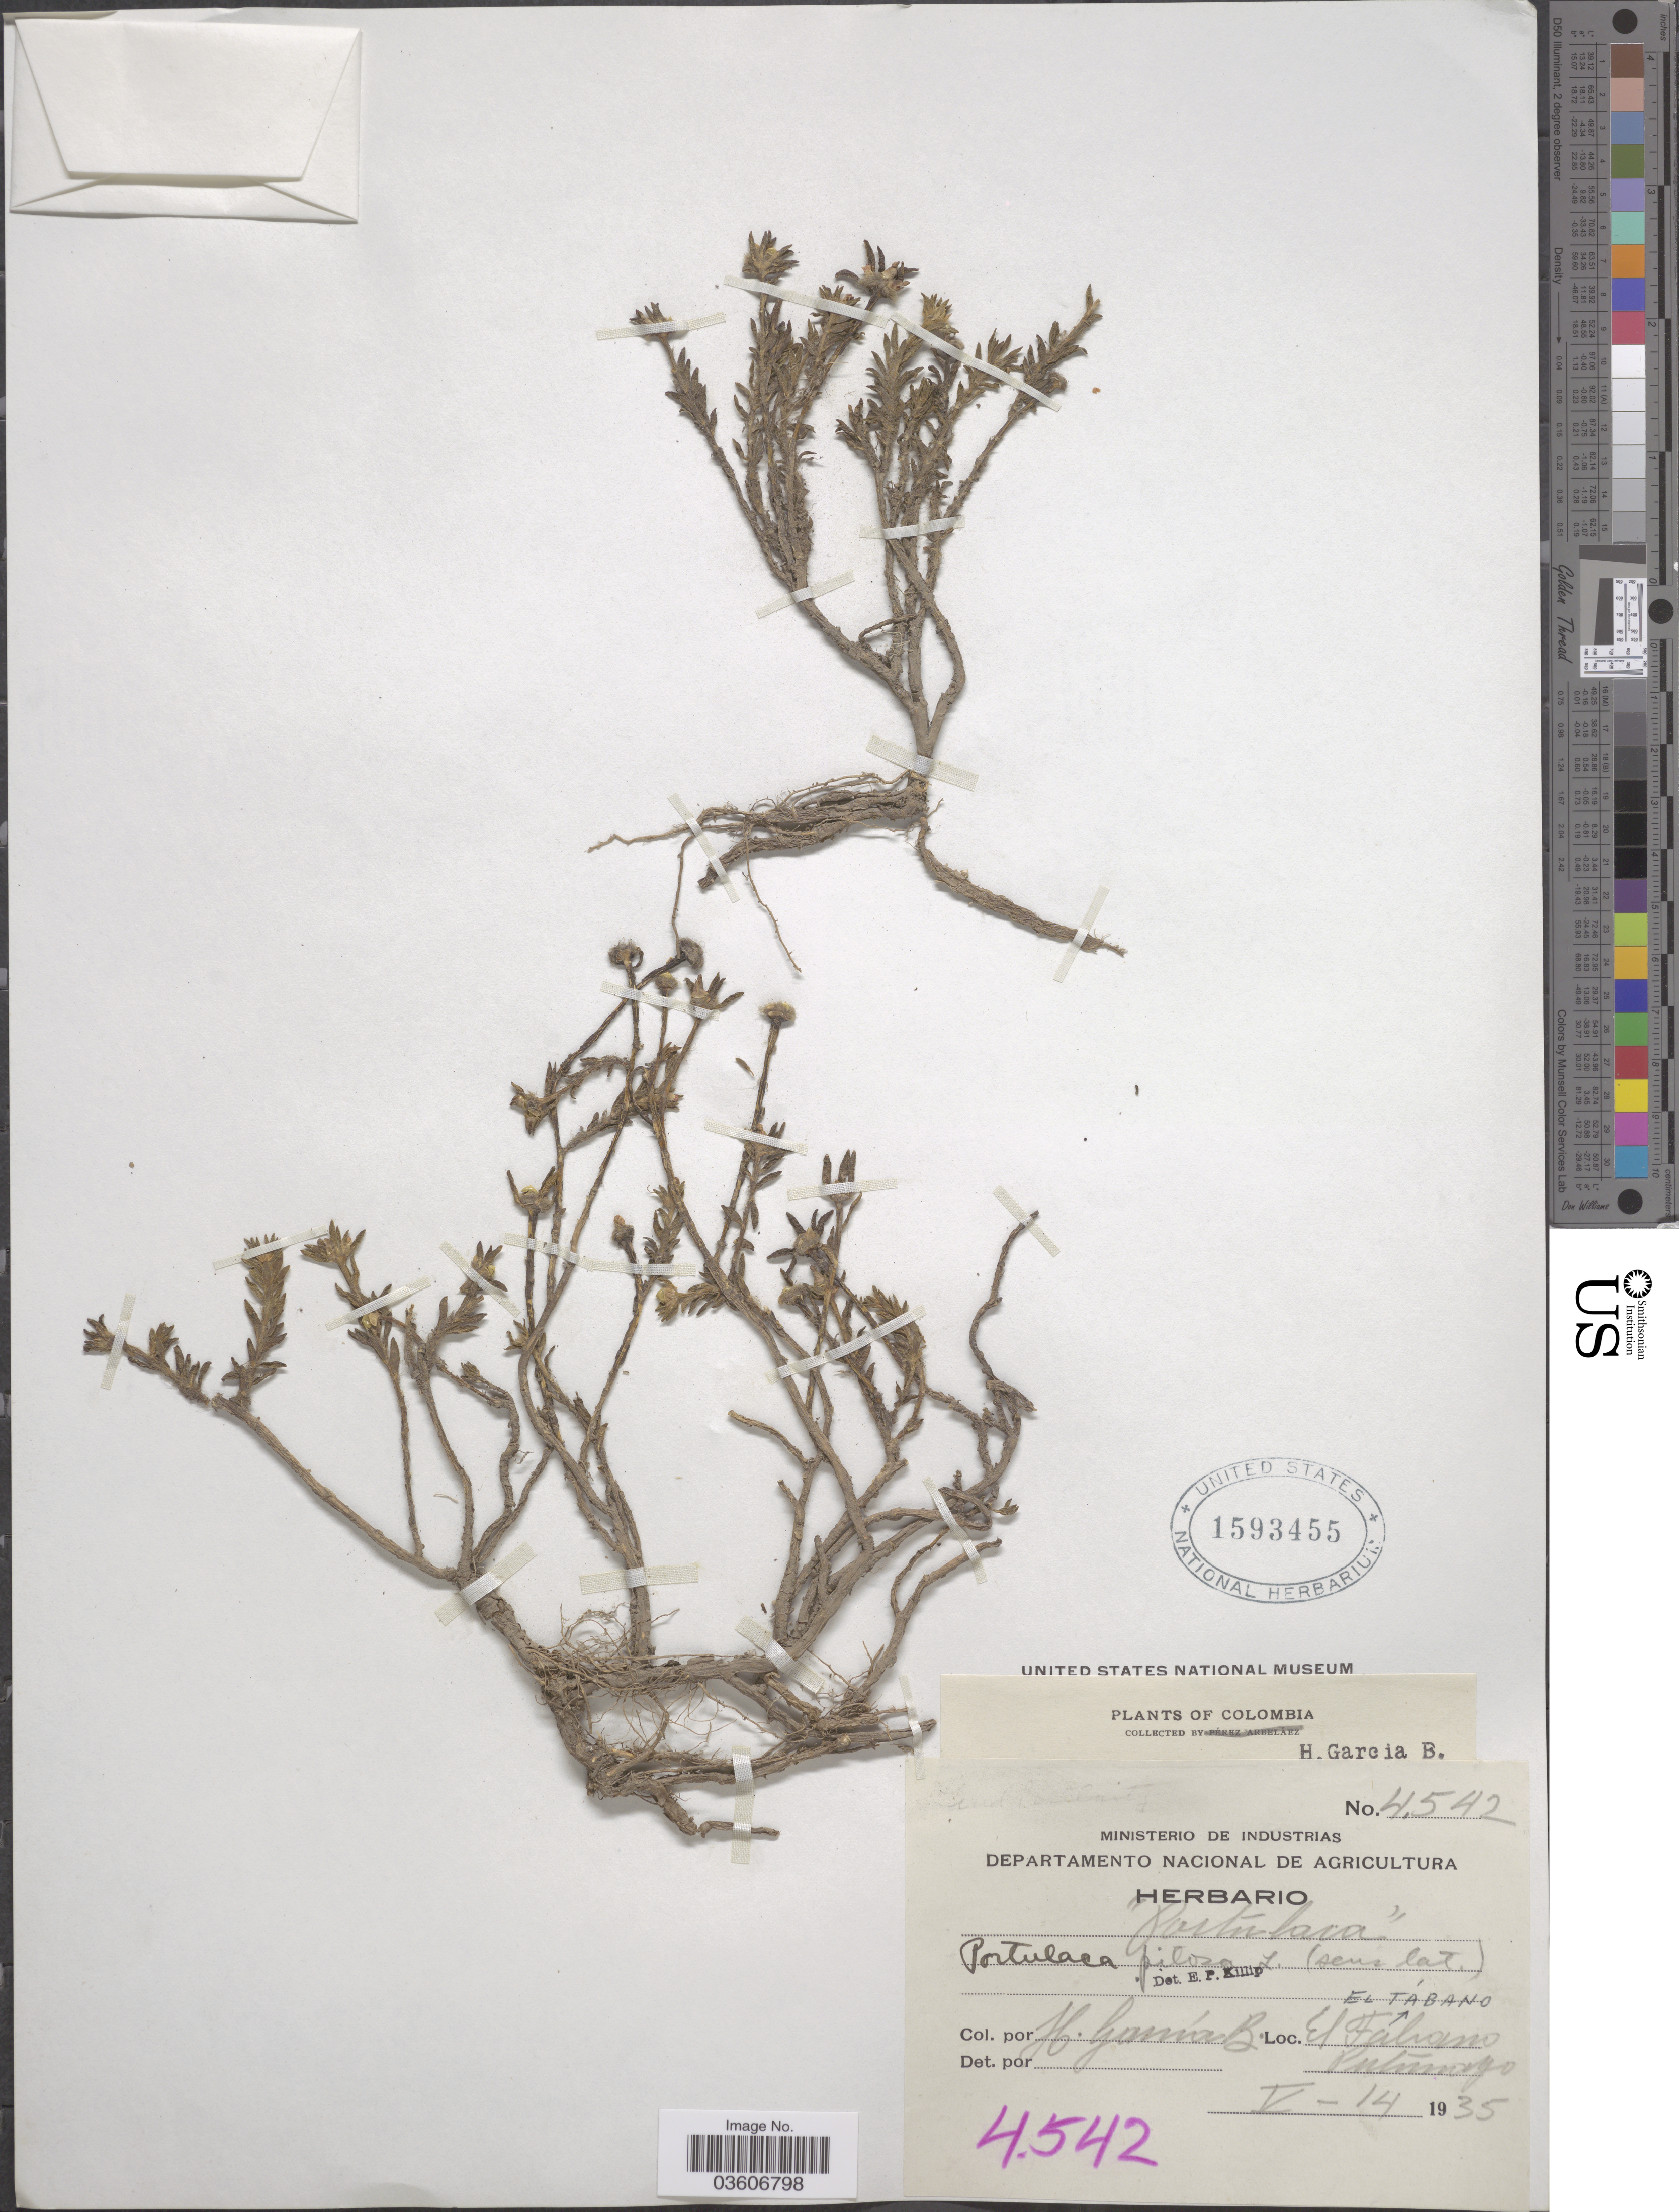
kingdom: Plantae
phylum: Tracheophyta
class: Magnoliopsida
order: Caryophyllales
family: Portulacaceae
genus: Portulaca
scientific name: Portulaca pilosa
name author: L.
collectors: H. García B.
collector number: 4542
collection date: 1935-05-14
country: Colombia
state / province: Putumayo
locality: El Tábano.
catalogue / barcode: US 1593455